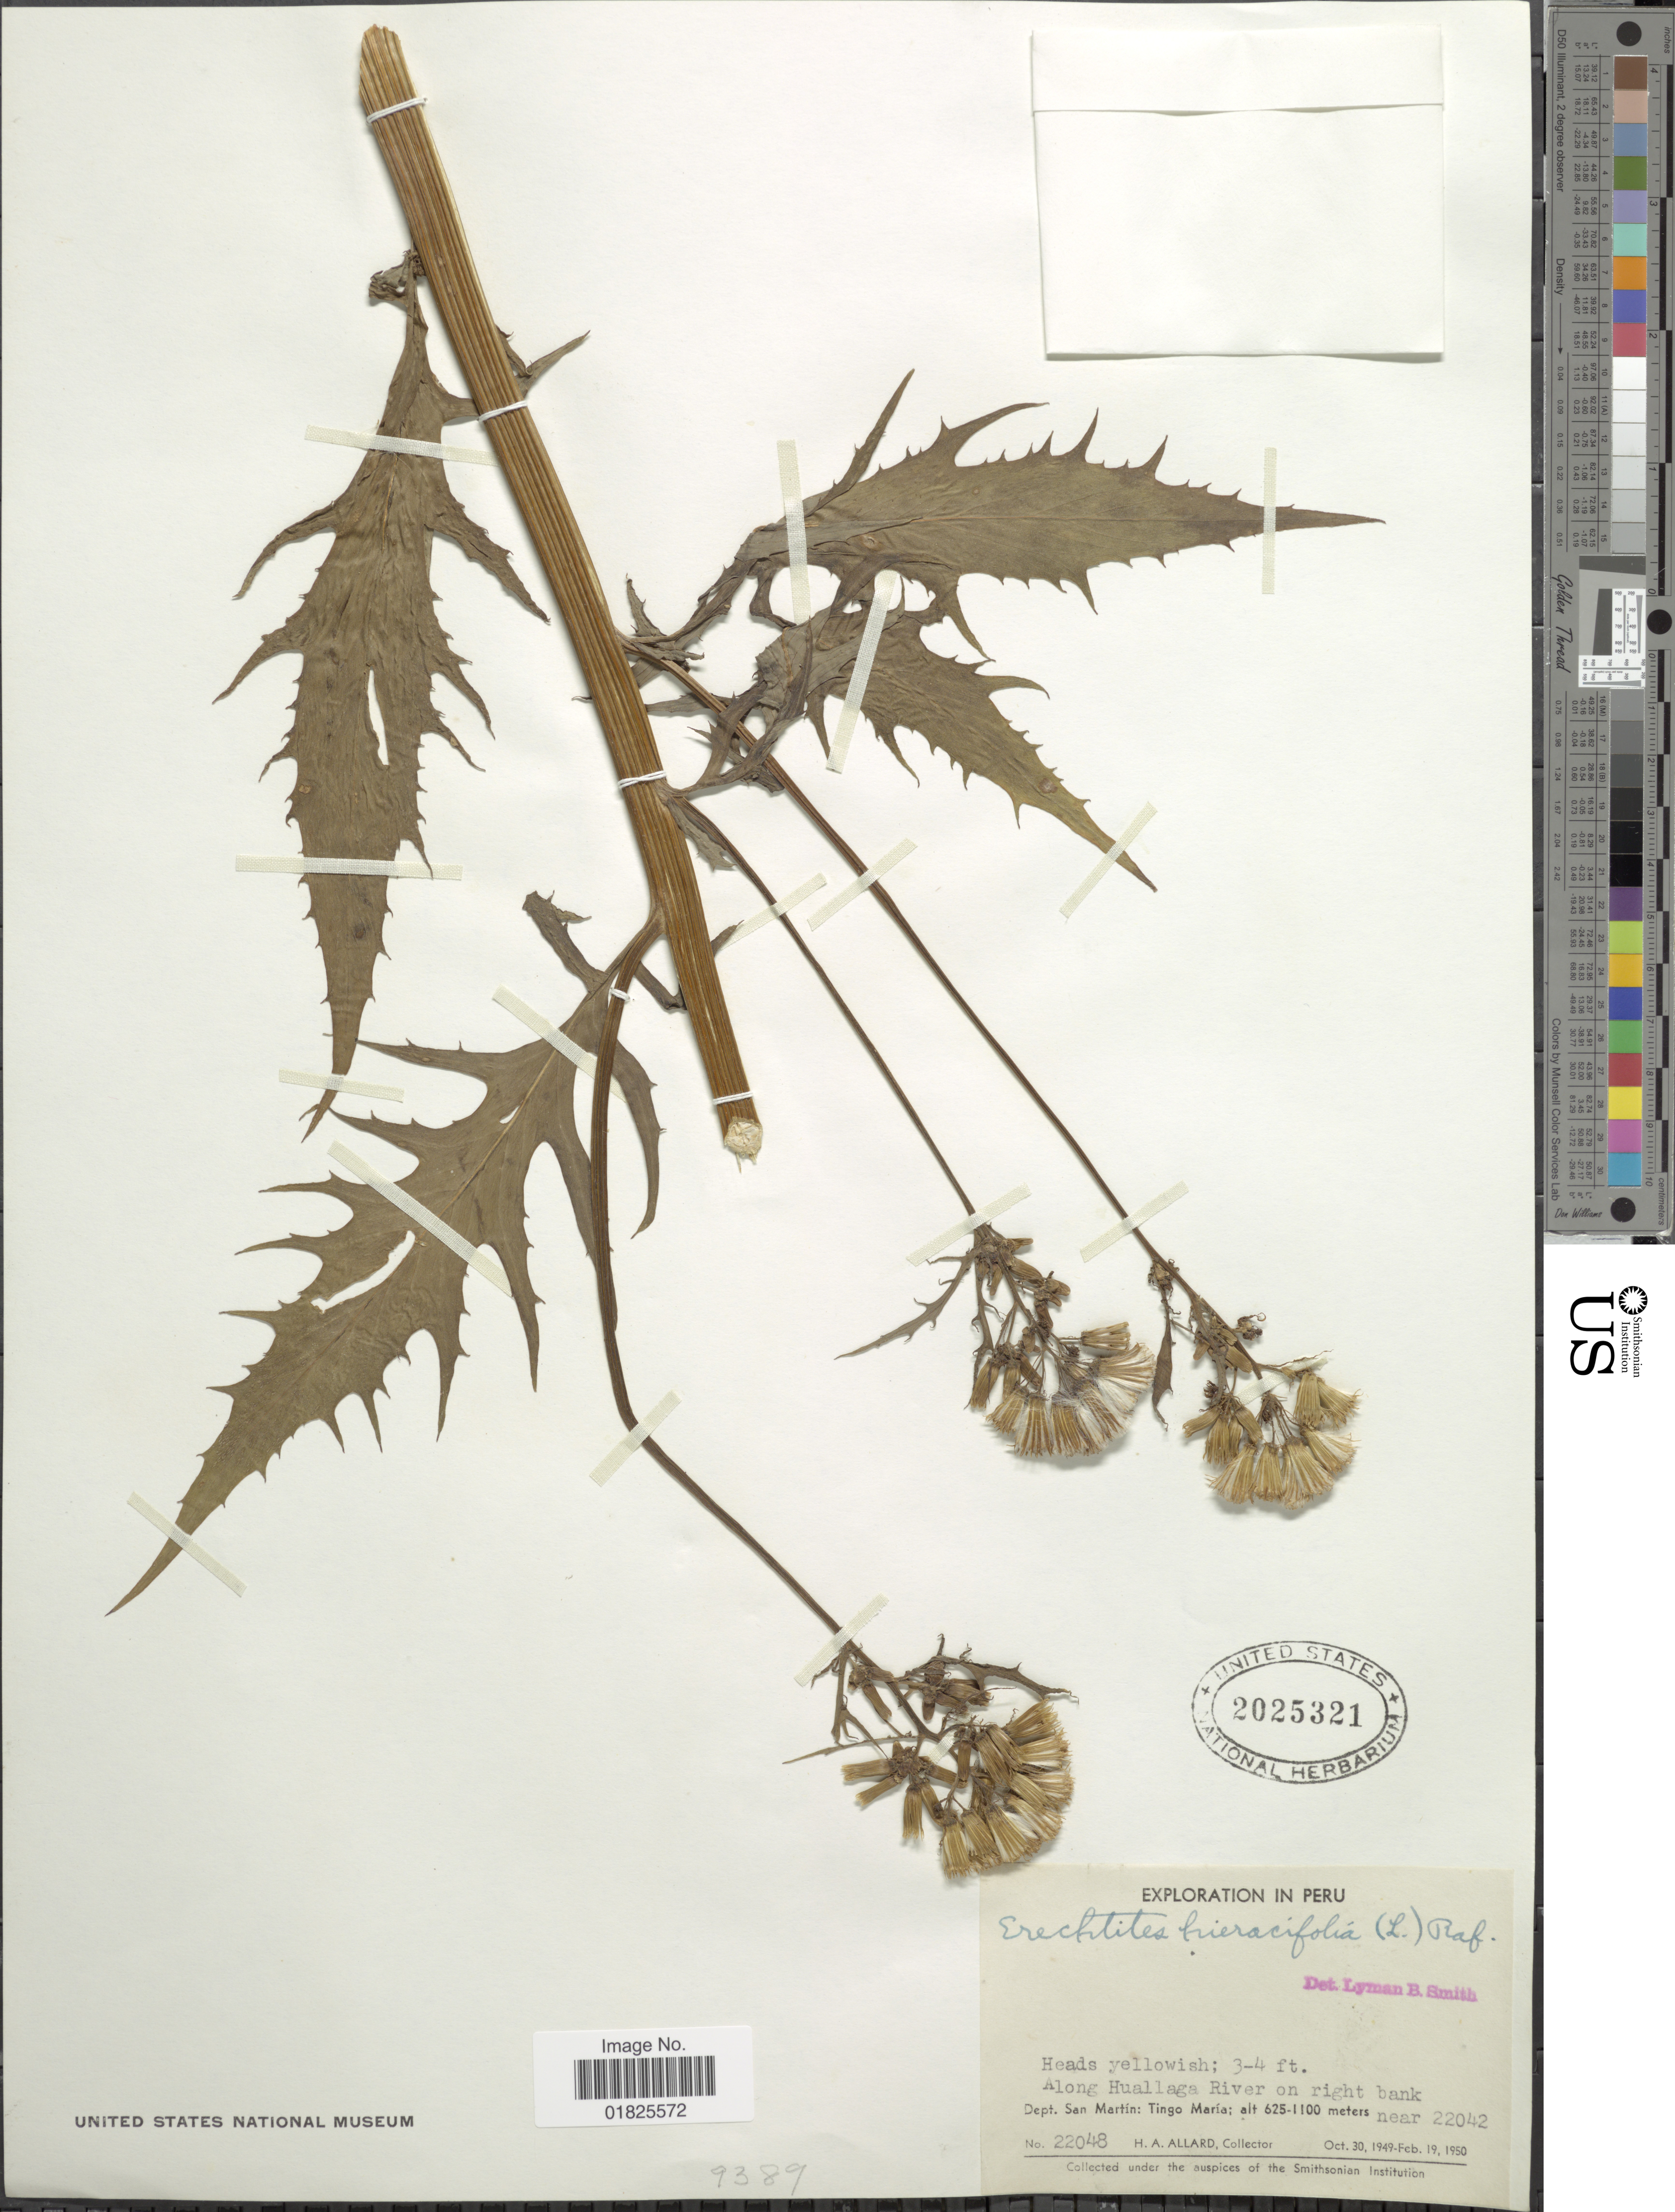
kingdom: Plantae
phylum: Tracheophyta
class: Magnoliopsida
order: Asterales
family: Asteraceae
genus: Erechtites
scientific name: Erechtites hieraciifolius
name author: (L.) Raf. ex DC.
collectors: H. A. Allard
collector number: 22048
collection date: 1949-10-30/1950-02-19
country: Peru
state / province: San Martín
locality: Tingo Maria. Along Huallaga River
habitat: along river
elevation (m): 625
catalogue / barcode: US 2025321